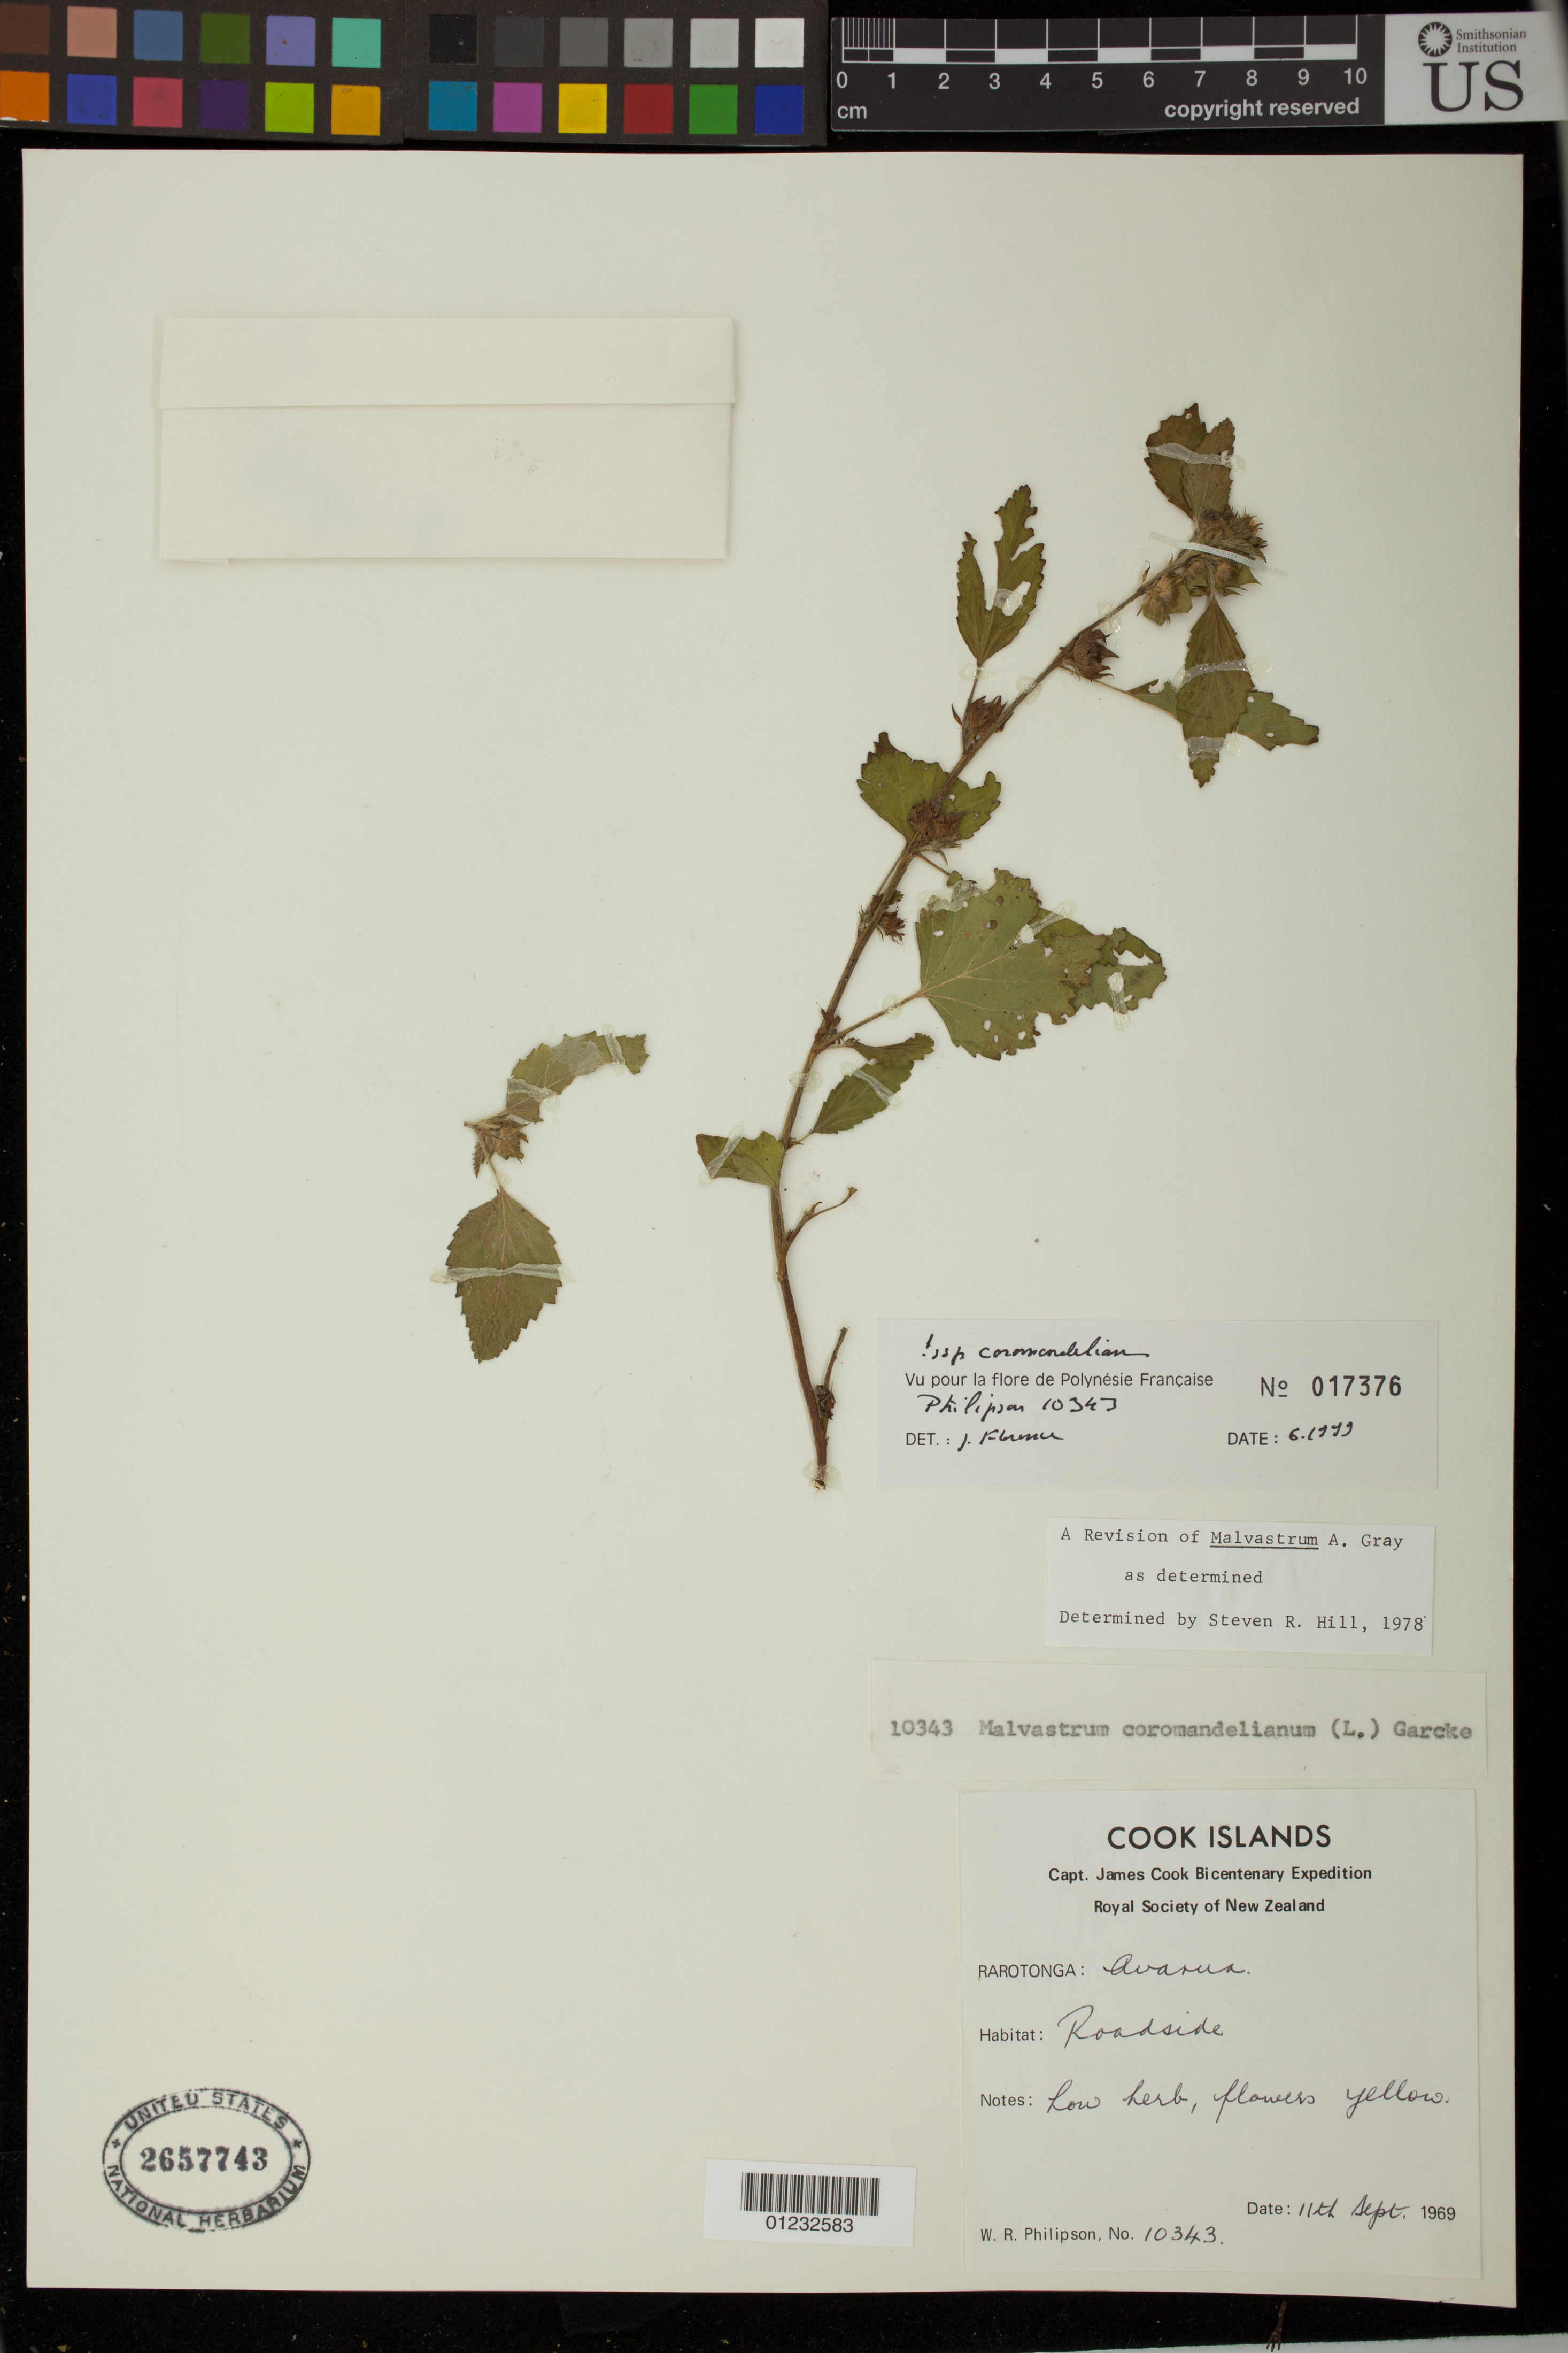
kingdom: Plantae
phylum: Tracheophyta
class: Magnoliopsida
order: Malvales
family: Malvaceae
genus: Malvastrum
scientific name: Malvastrum coromandelianum subsp. coromandelianum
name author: (L.) Garcke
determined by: Florence, J.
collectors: W. R. Philipson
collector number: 10343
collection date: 1969-09-11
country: Cook Islands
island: Rarotonga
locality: Avarua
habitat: Roadside.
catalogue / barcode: US 2657743